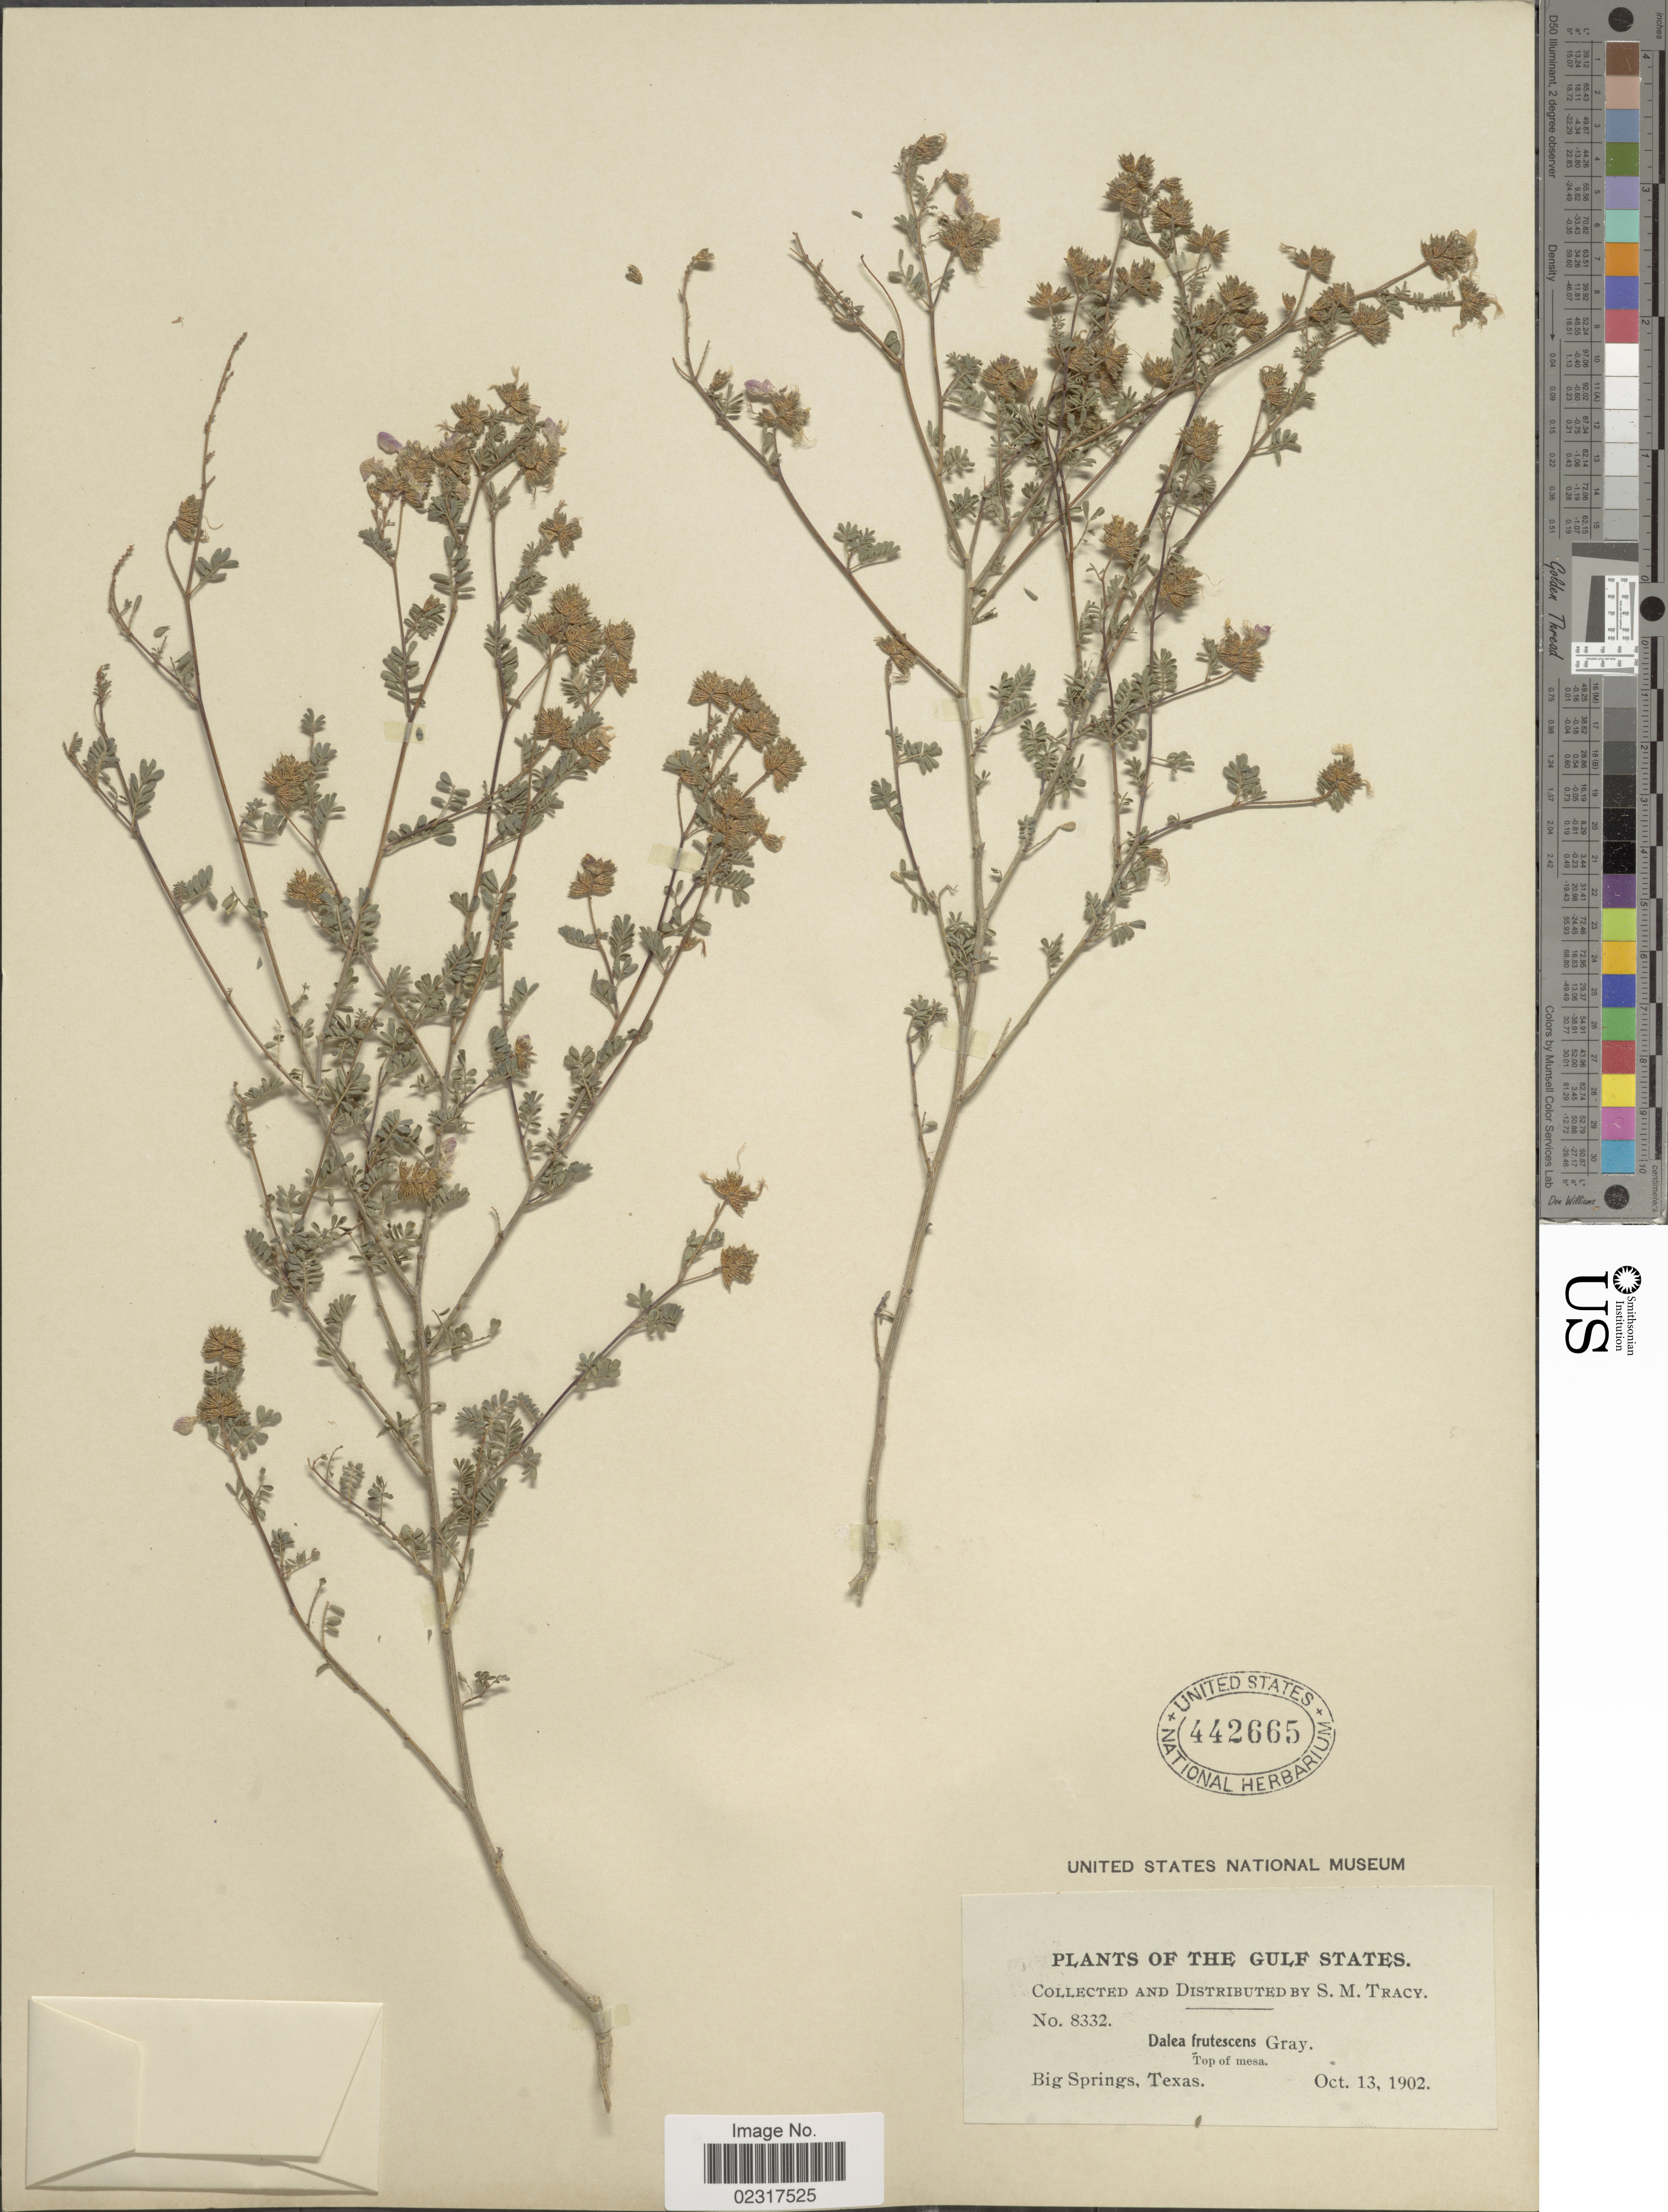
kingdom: Plantae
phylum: Tracheophyta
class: Magnoliopsida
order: Fabales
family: Fabaceae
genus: Dalea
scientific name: Dalea frutescens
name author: A. Gray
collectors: S. M. Tracy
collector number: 8332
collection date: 1902-10-13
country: United States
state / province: Texas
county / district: Howard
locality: Big Springs, The Gulf States, Top of mesa.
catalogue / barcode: US 442665